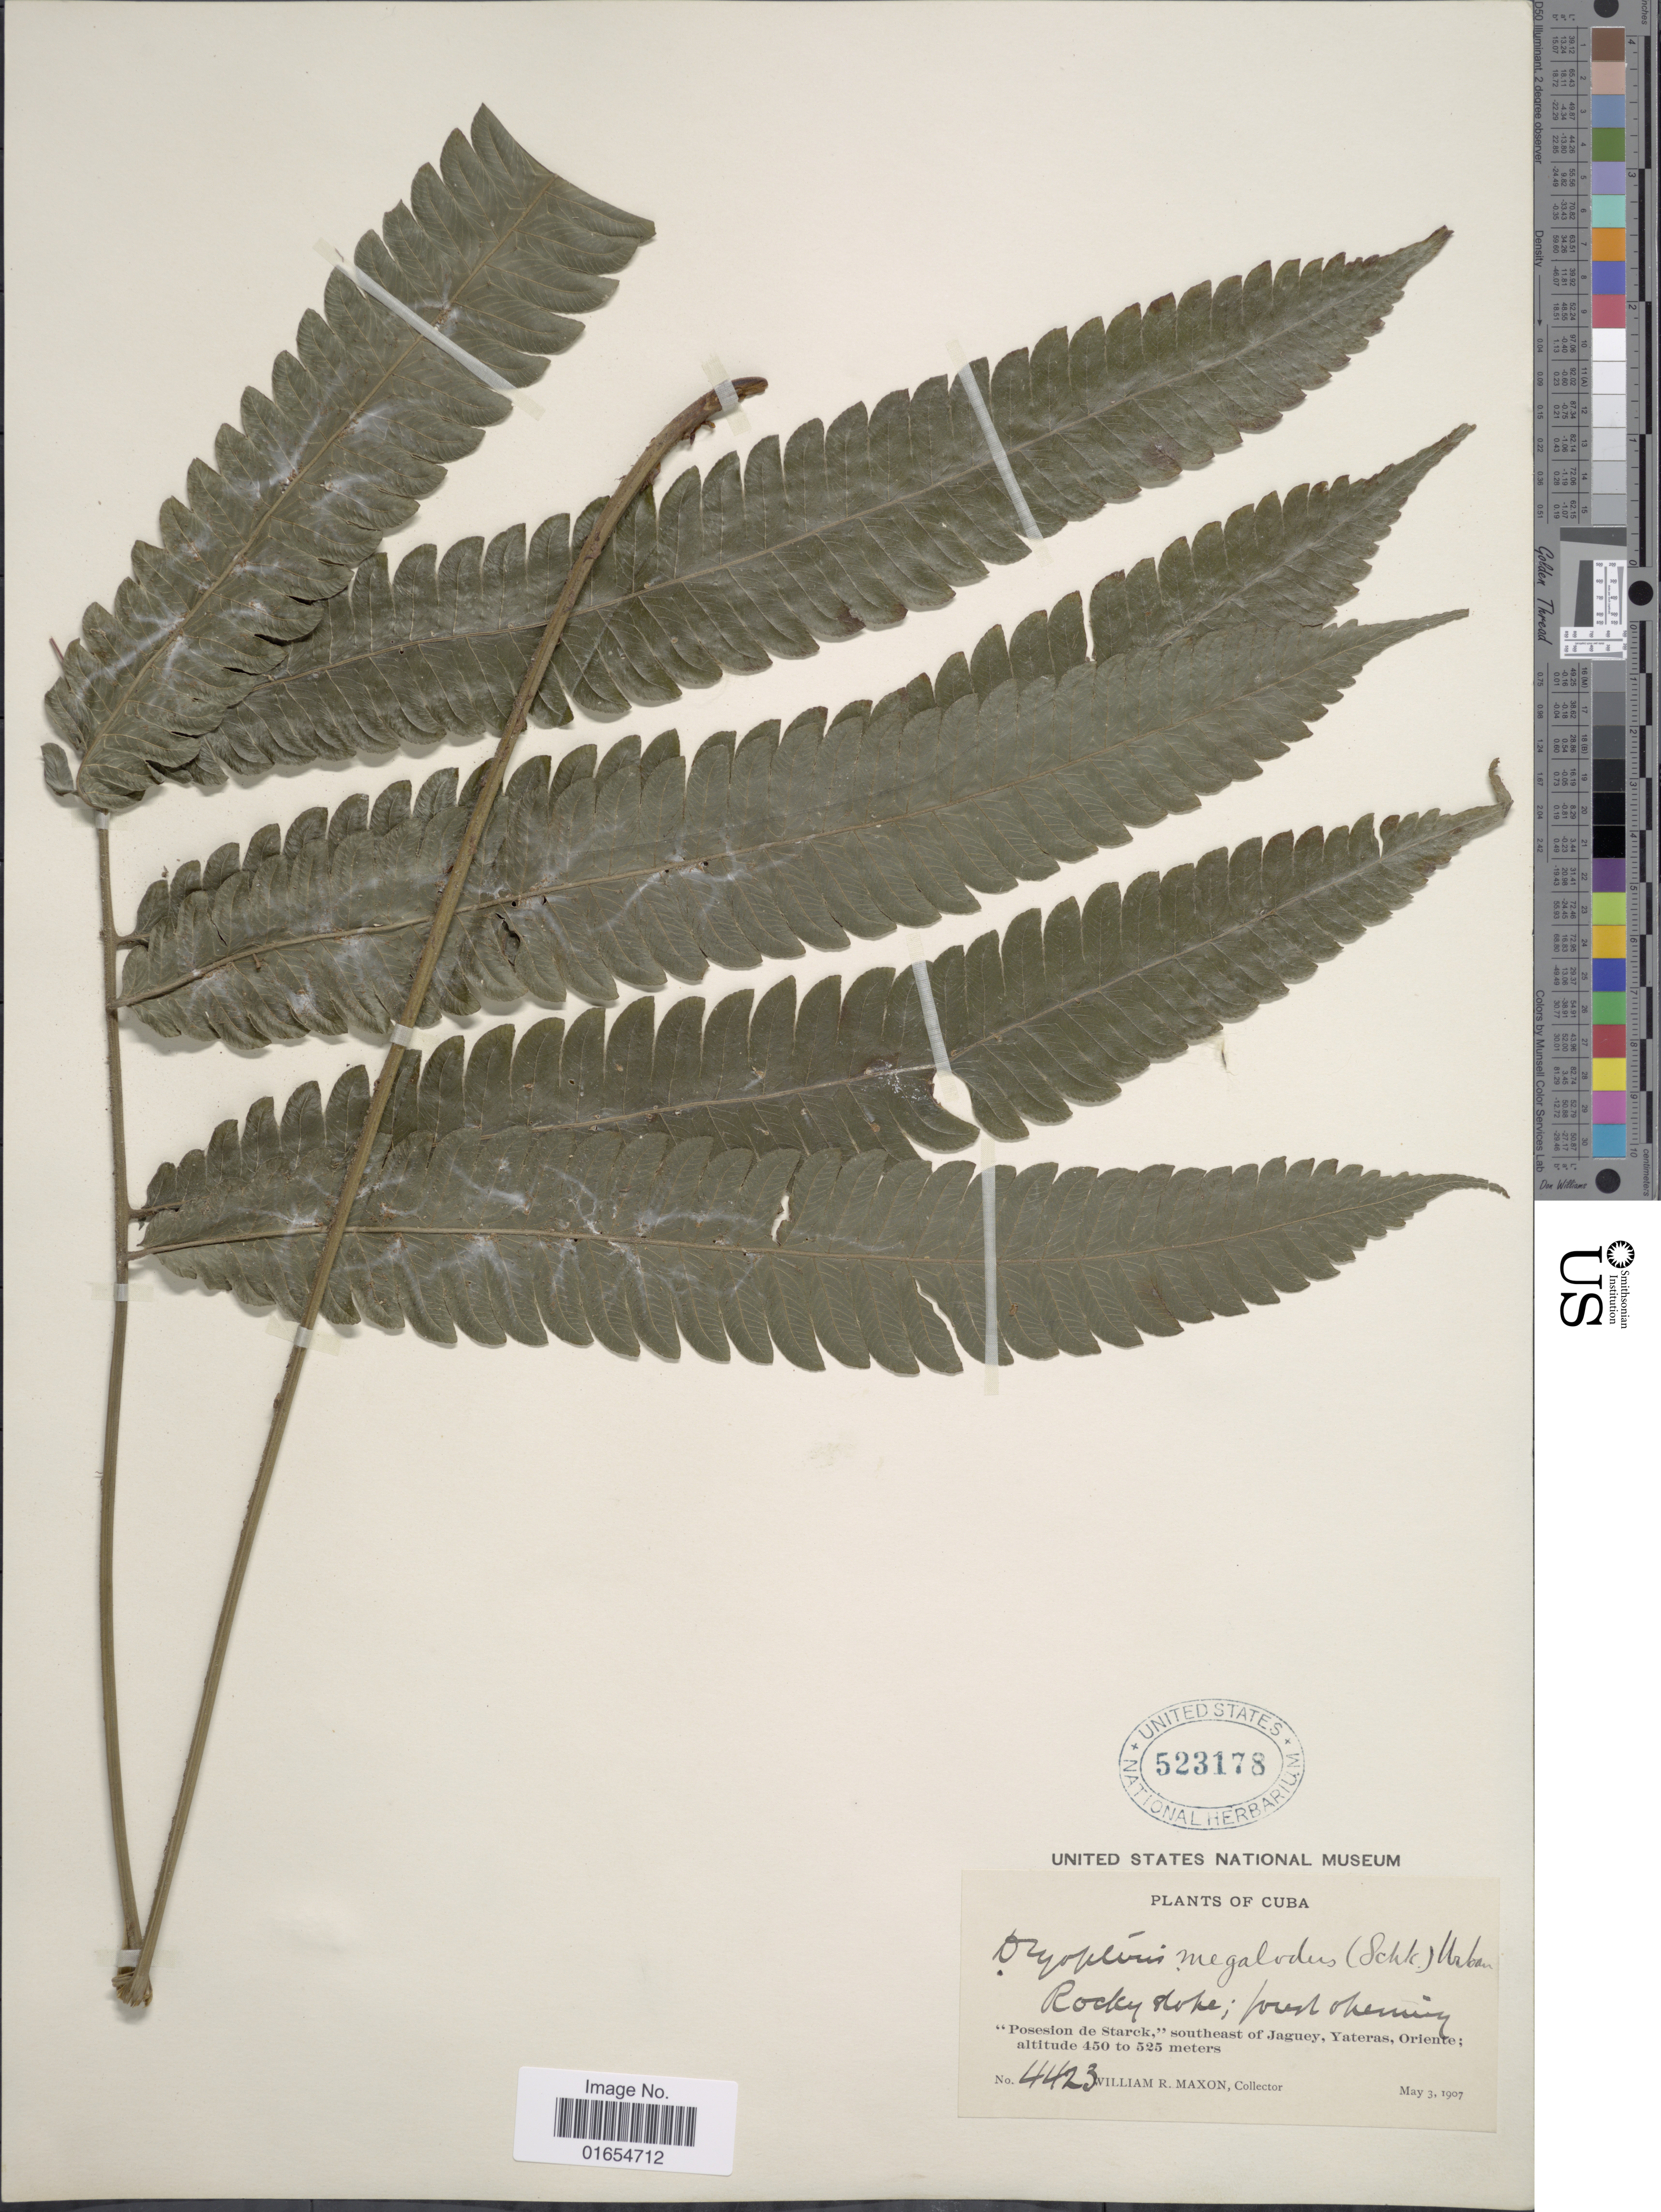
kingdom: Plantae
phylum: Tracheophyta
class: Polypodiopsida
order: Polypodiales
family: Thelypteridaceae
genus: Goniopteris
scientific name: Goniopteris pennata (Poir.) comb. nov., ined 2015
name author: (Poir.)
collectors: W. R. Maxon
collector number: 4423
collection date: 1907-05-03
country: Cuba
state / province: Oriente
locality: Posesion de Starck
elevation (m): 450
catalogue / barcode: US 523178